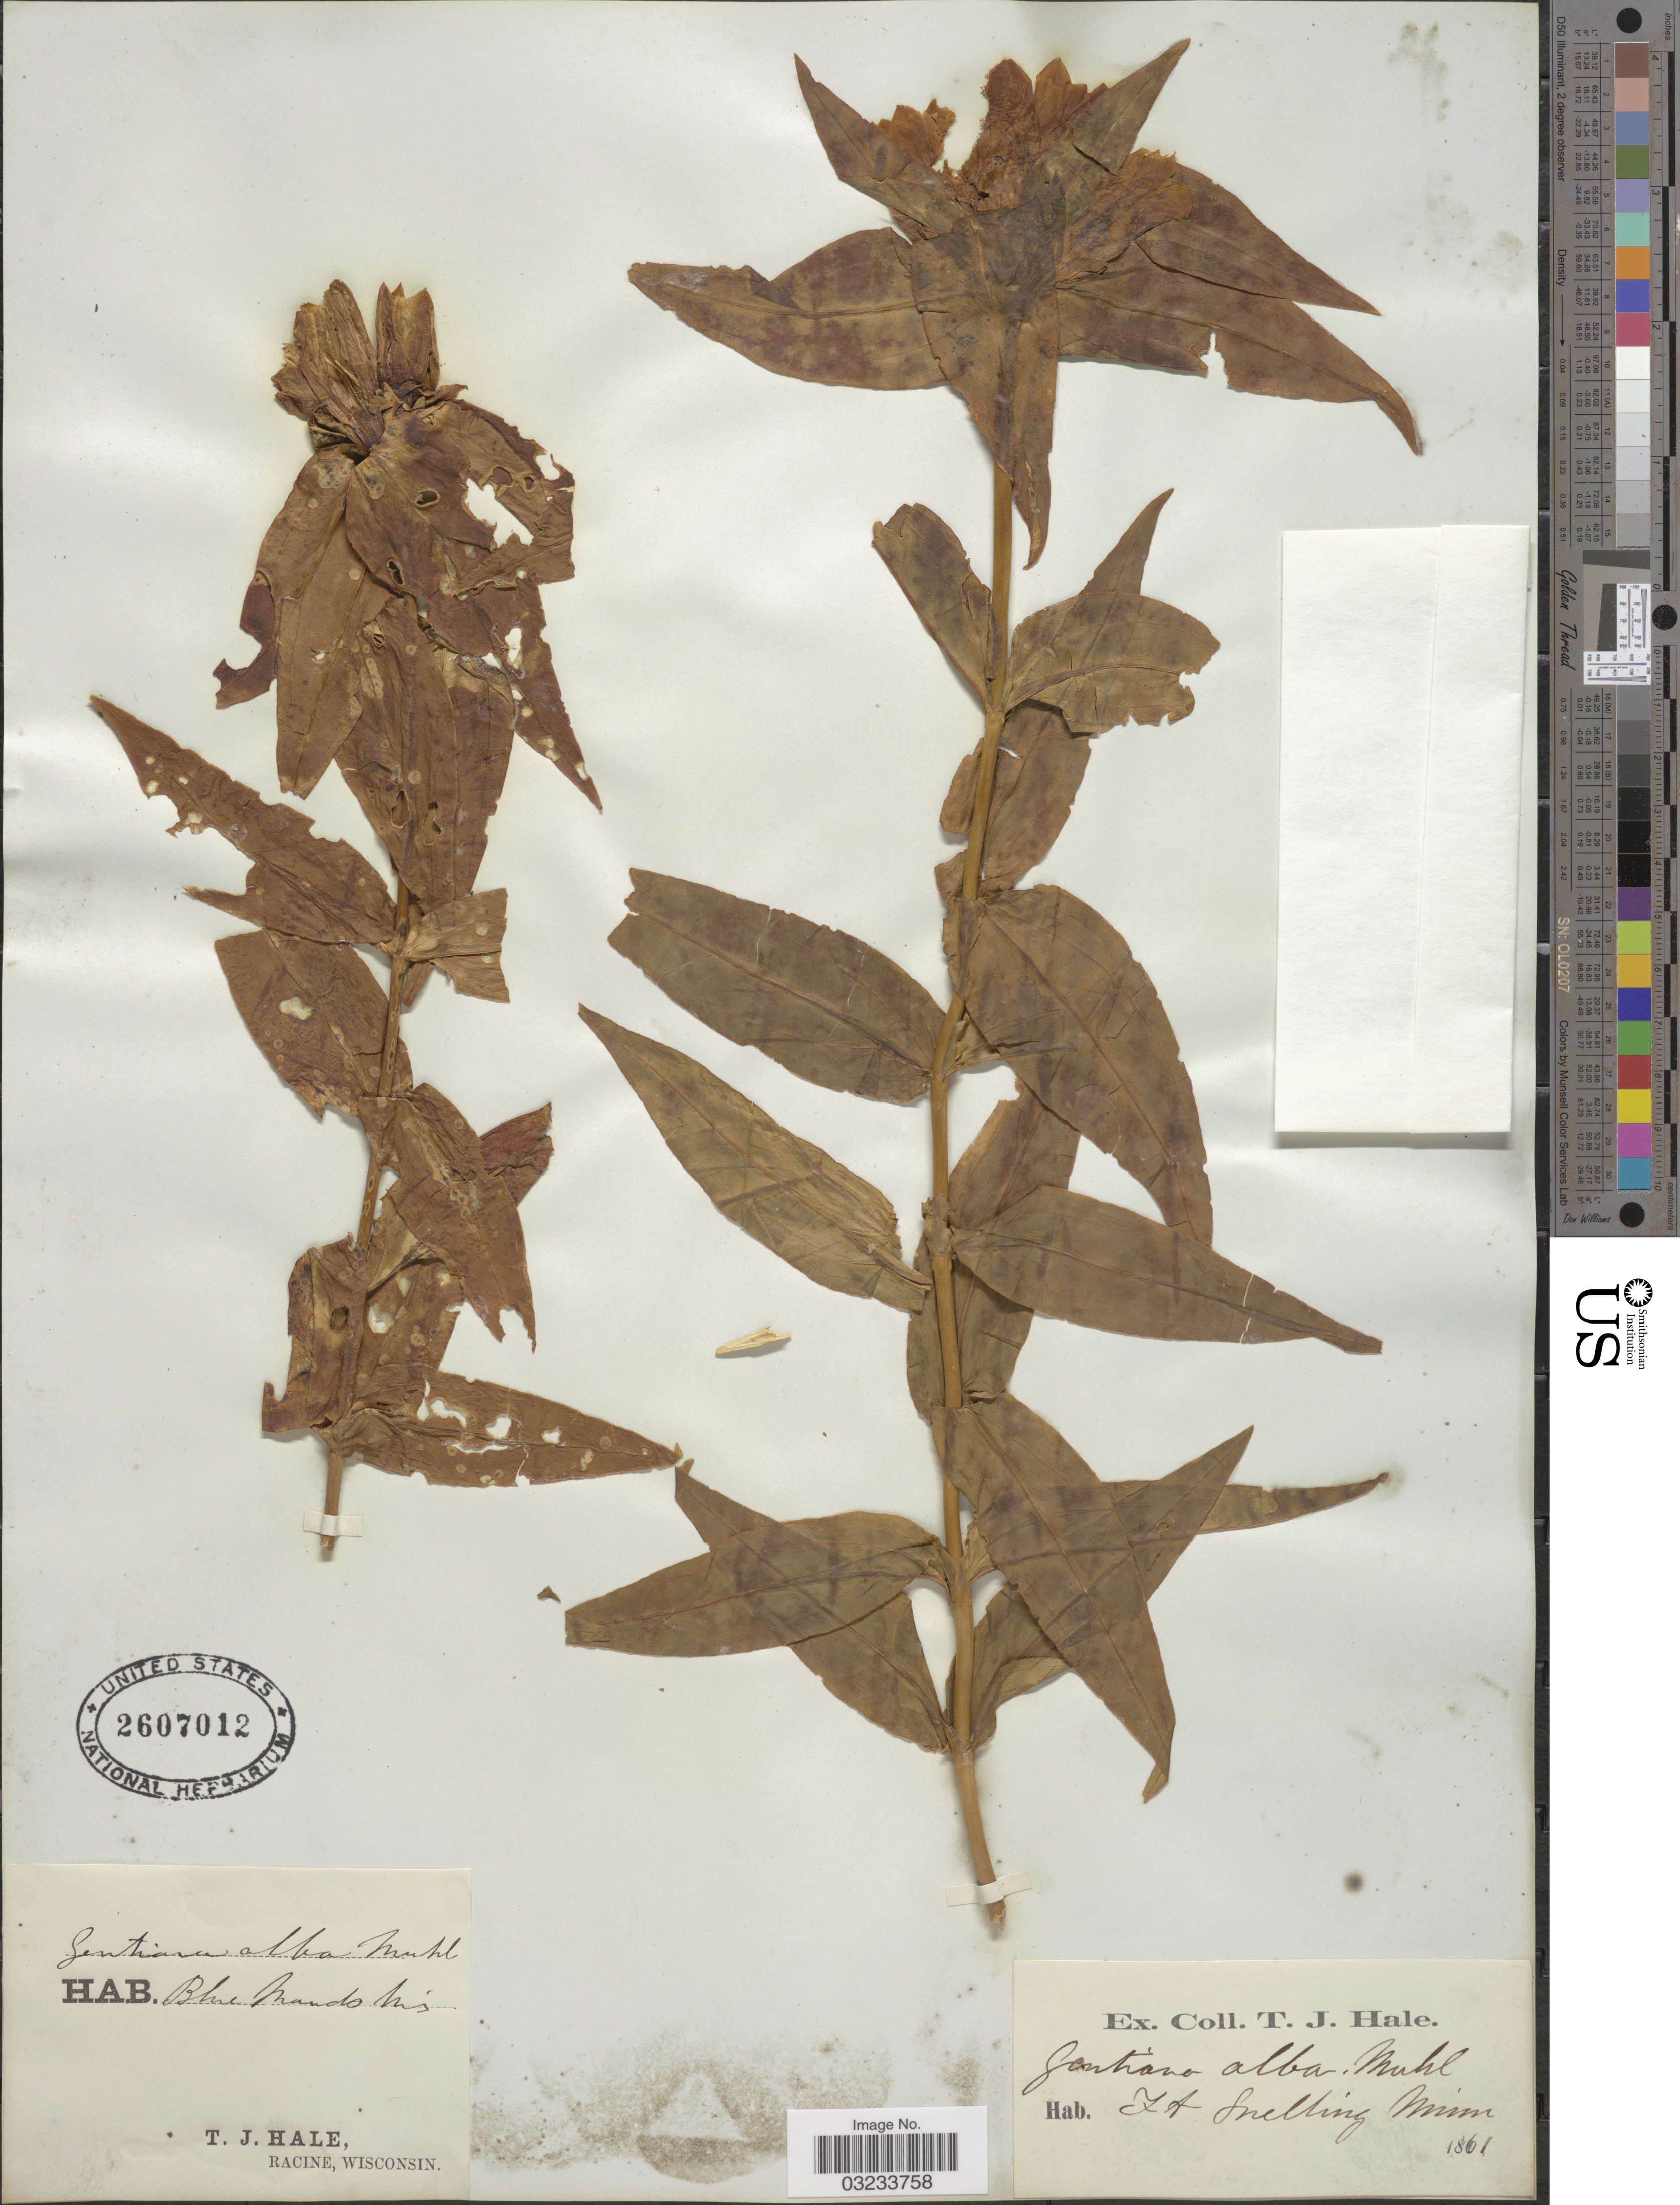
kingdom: Plantae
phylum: Tracheophyta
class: Magnoliopsida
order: Gentianales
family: Gentianaceae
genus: Gentiana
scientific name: Gentiana alba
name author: Muhl. ex J. McNab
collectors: T. Hale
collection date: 1861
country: United States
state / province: Minnesota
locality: Ft Snelling.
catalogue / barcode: US 2607012